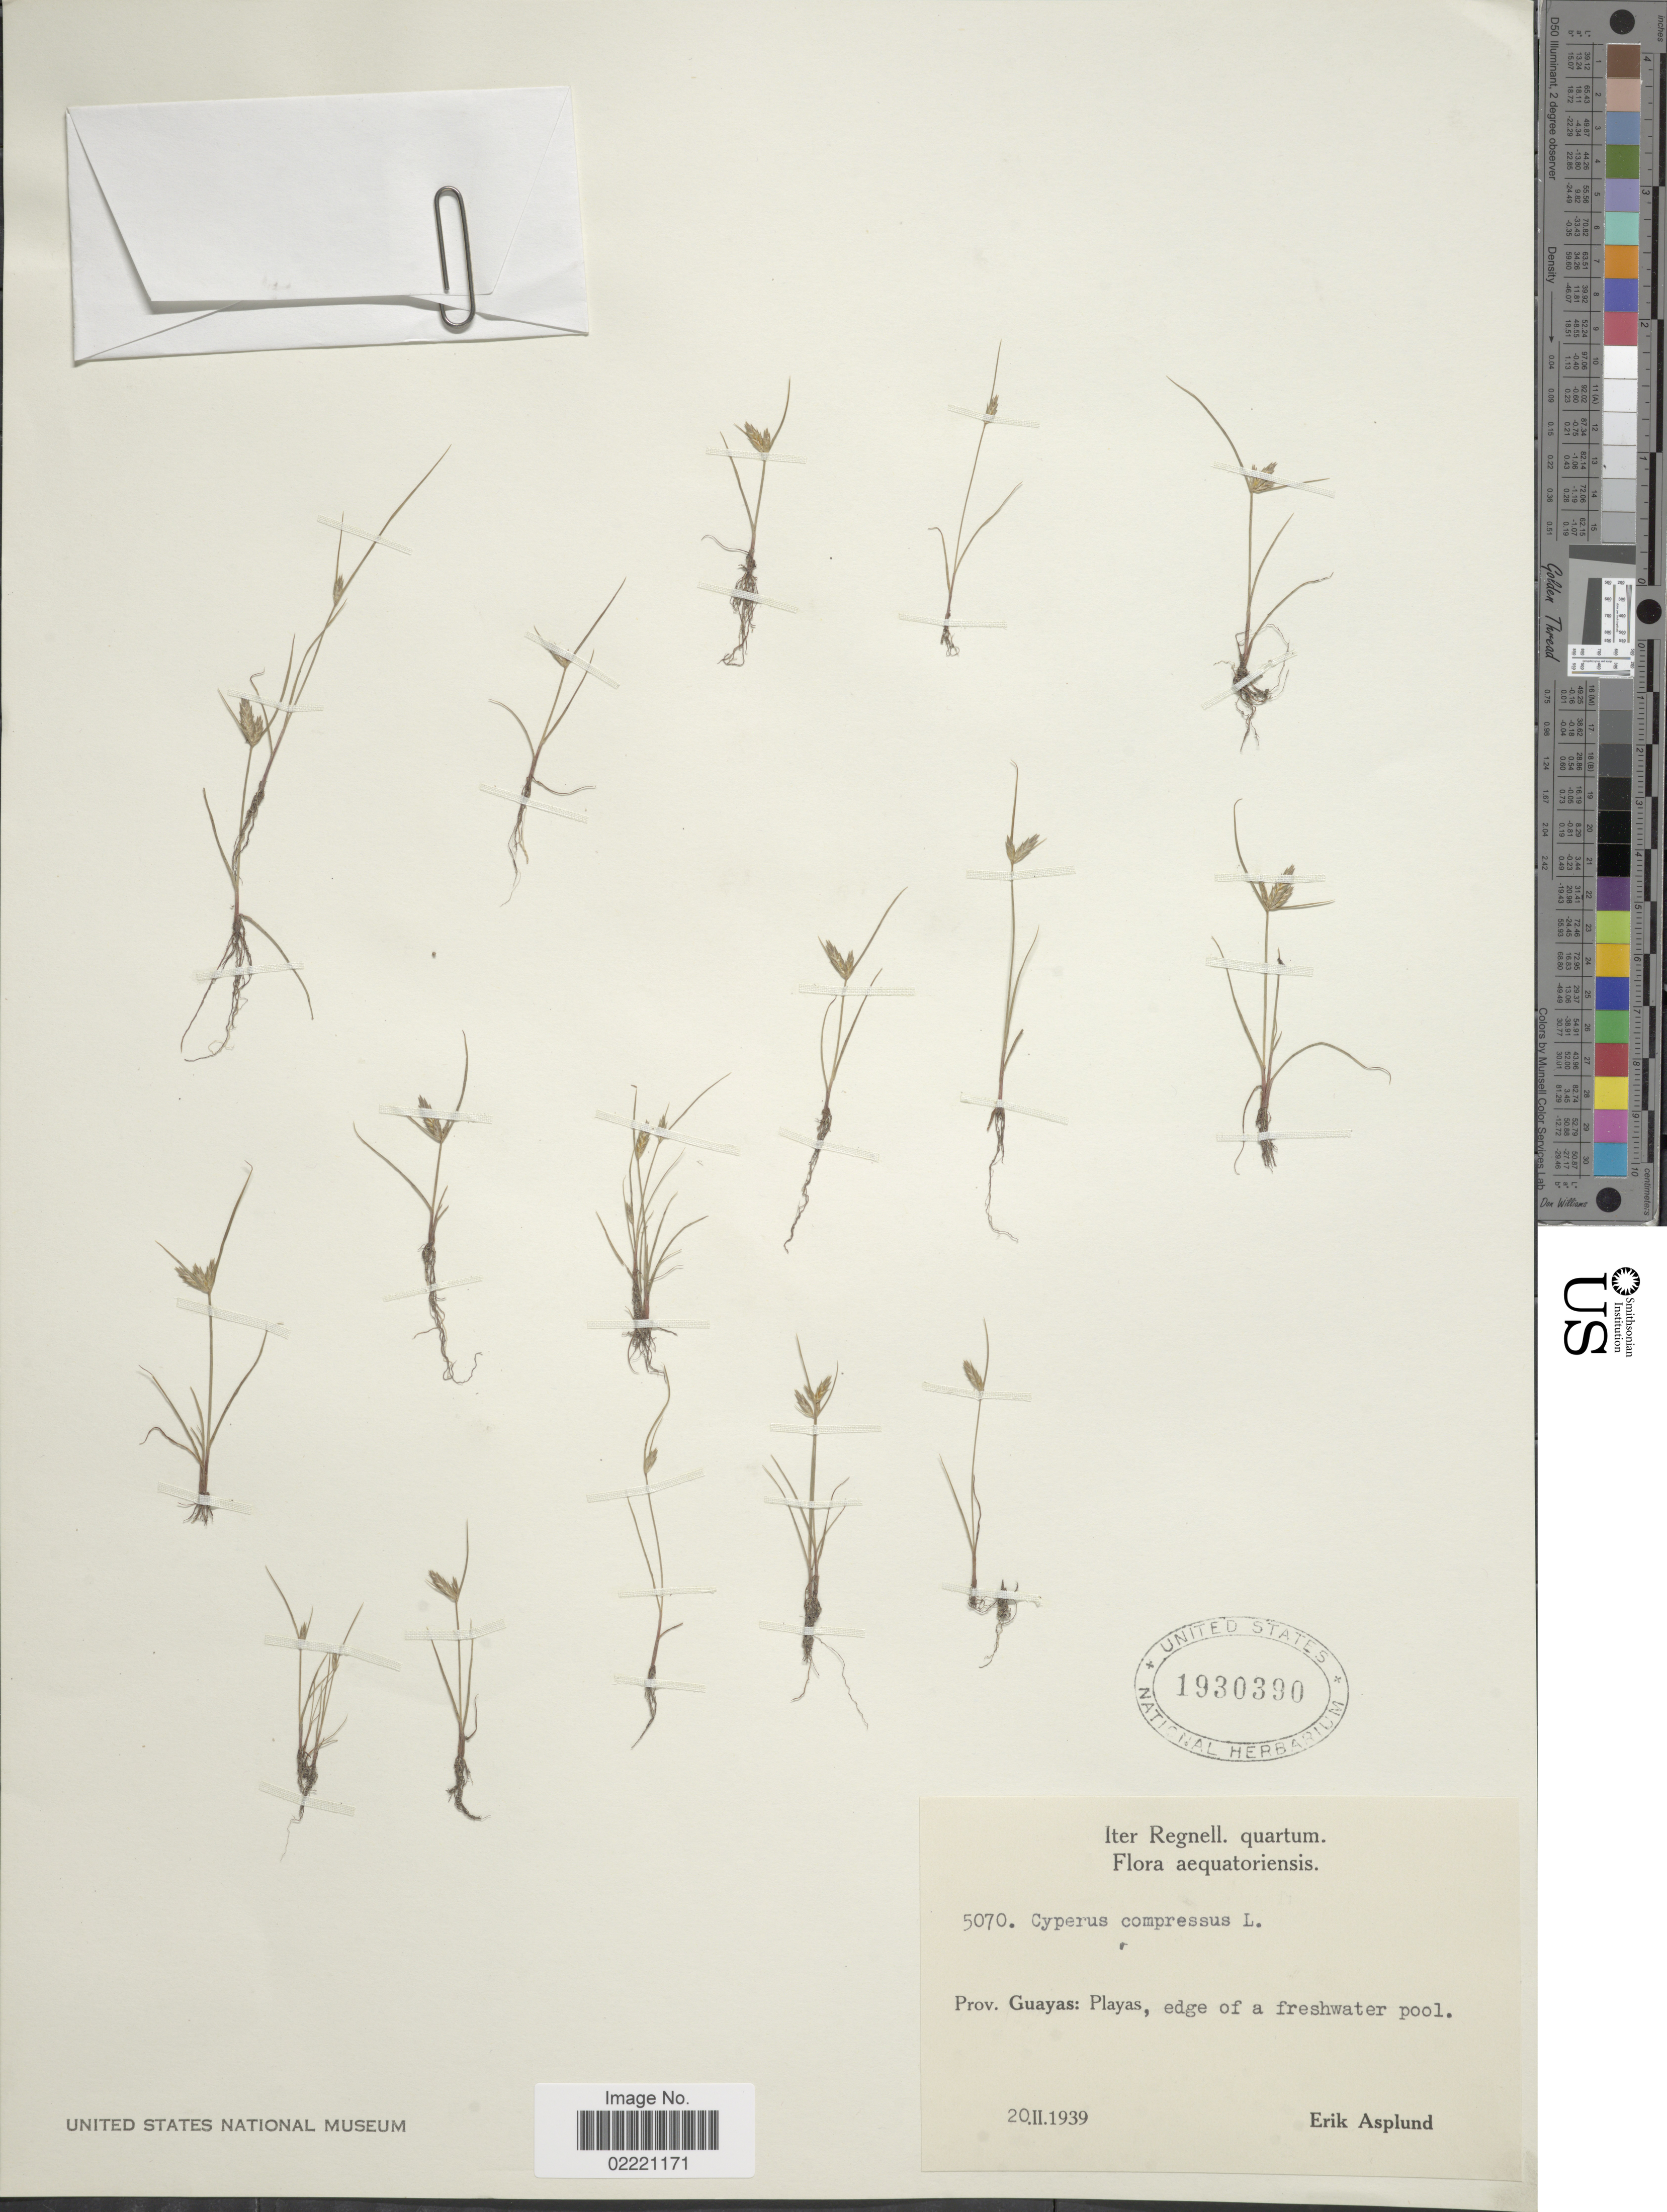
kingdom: Plantae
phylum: Tracheophyta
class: Liliopsida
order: Poales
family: Cyperaceae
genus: Cyperus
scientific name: Cyperus compressus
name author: L.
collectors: E. Asplund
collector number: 5070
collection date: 1939-02-20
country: Ecuador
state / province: Guayas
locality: Playas, edge of freshwater pool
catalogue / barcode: US 1930390